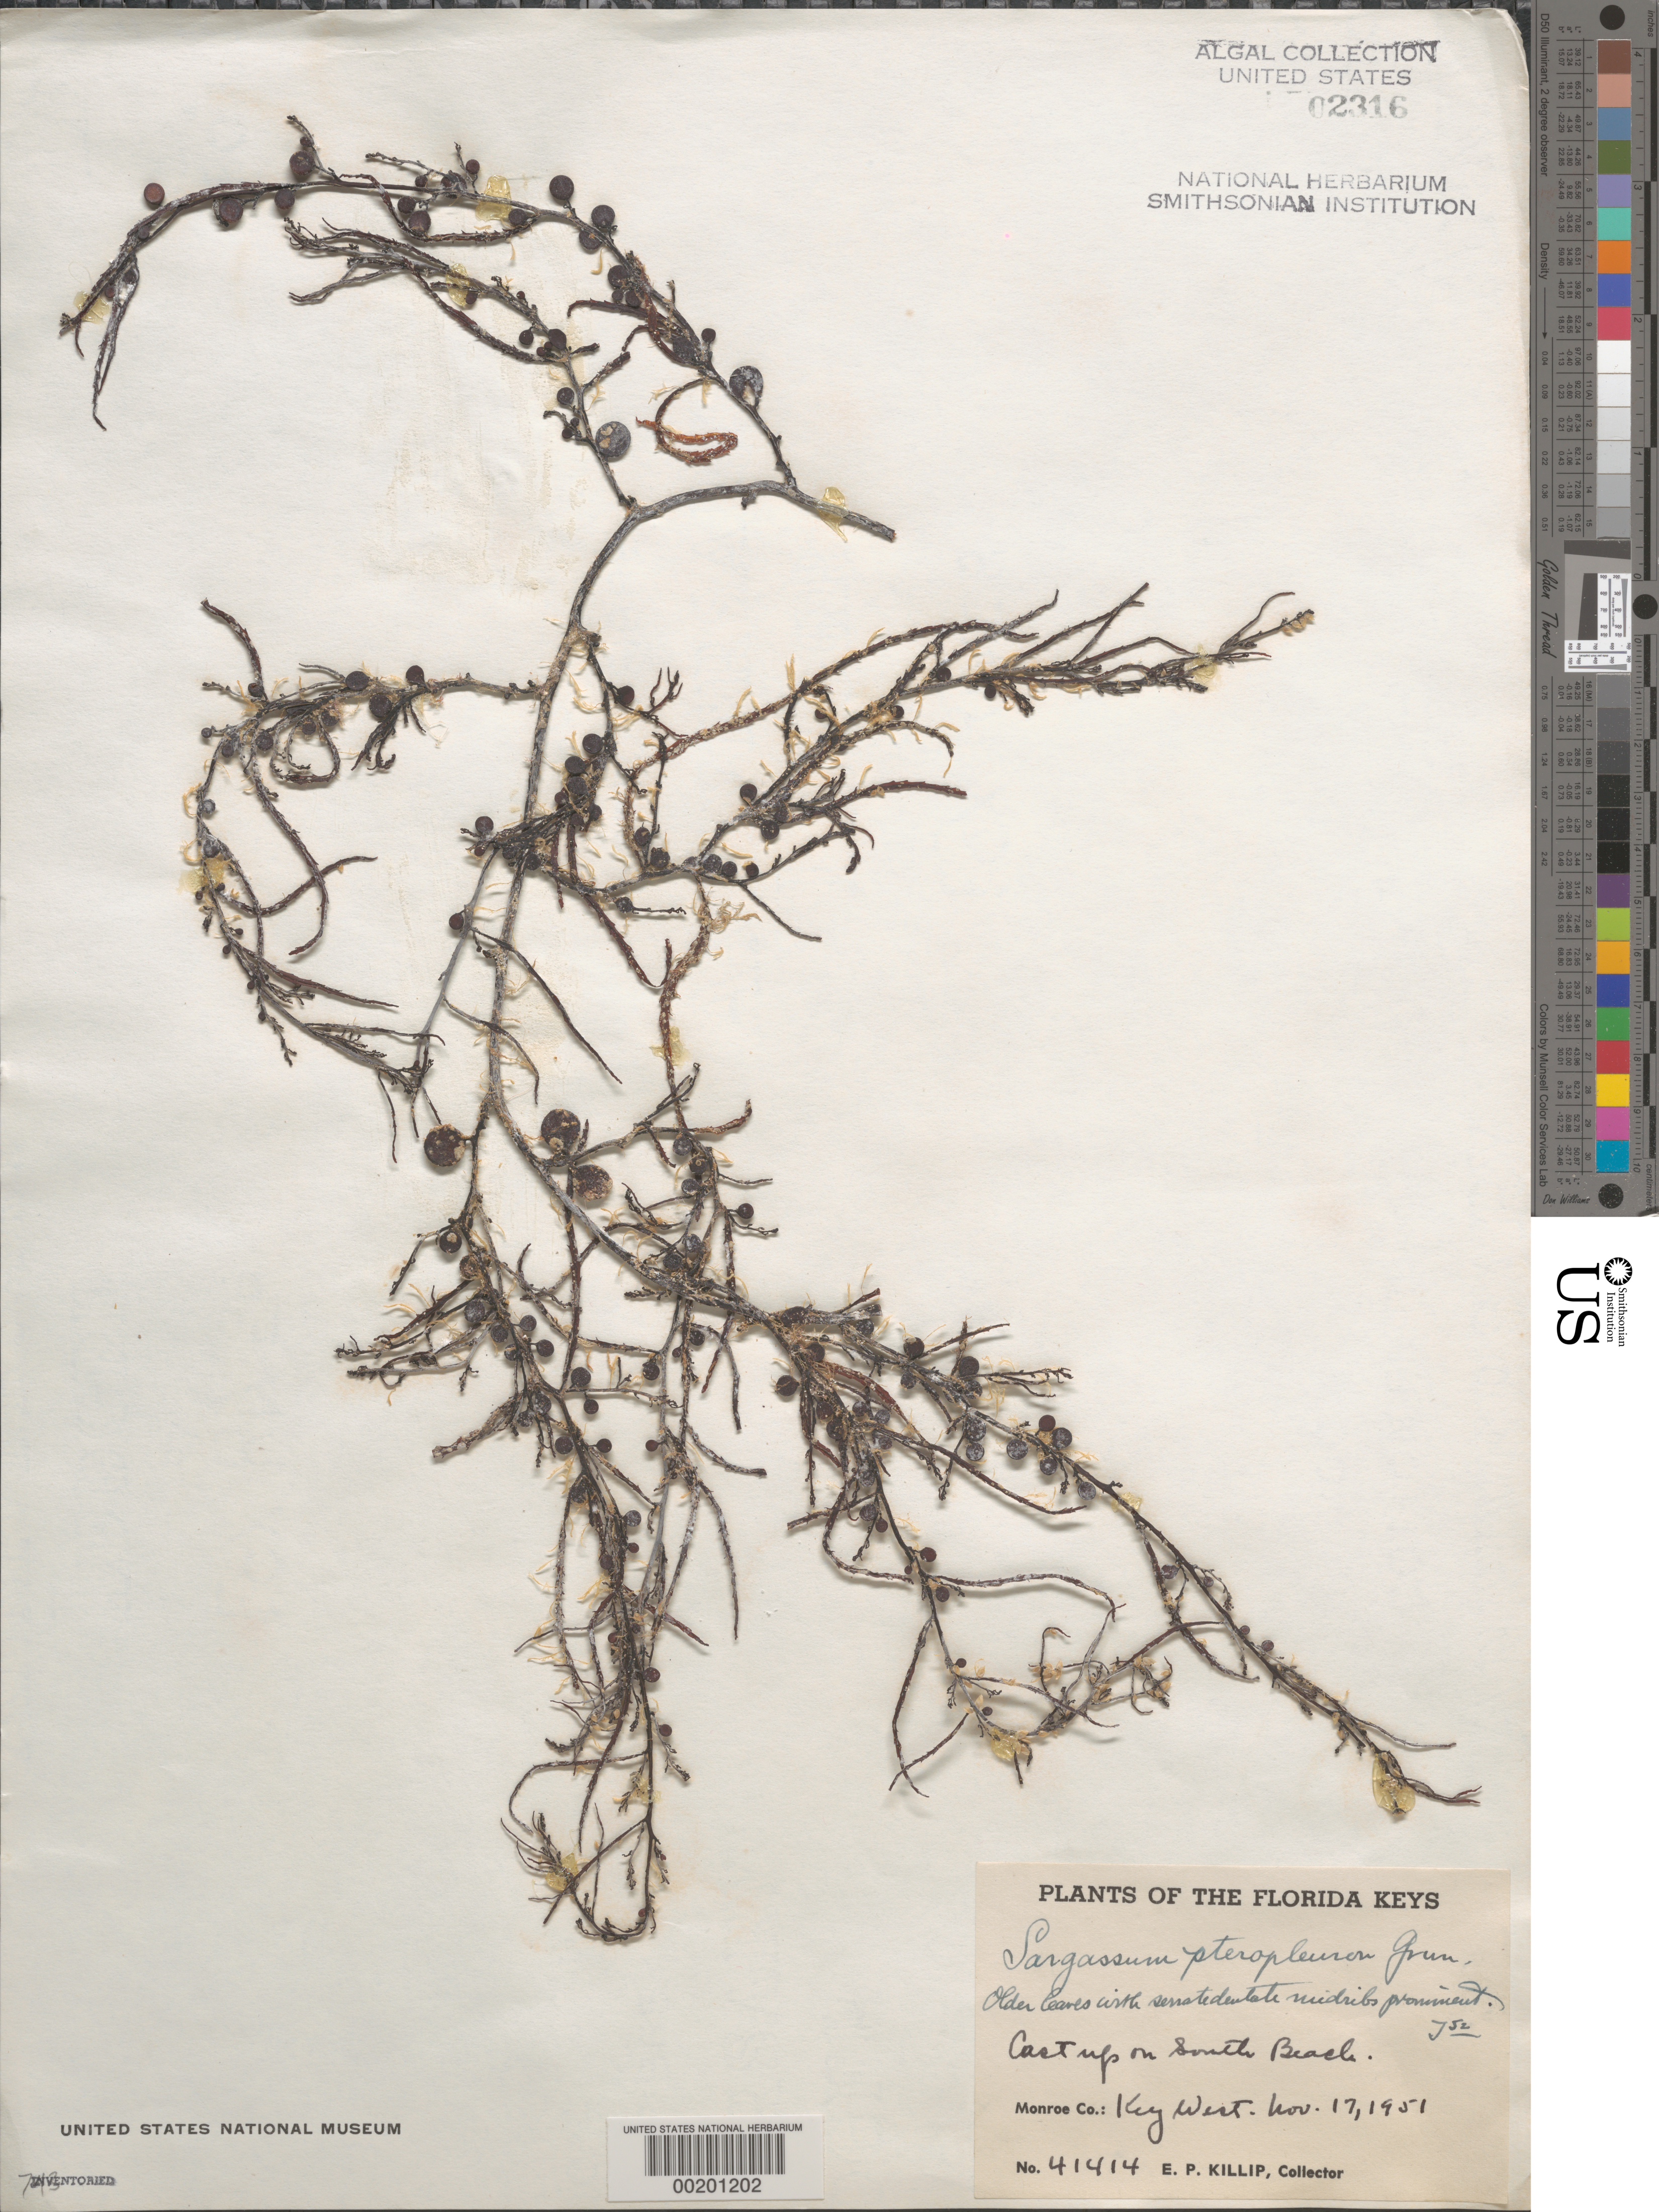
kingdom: Chromista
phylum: Ochrophyta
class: Phaeophyceae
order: Fucales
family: Sargassaceae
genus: Sargassum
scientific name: Sargassum pteropleuron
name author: Grunow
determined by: Taylor, William R.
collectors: E. P. Killip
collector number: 41414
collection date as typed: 17 Nov 1951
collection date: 1951-11-17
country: United States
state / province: Florida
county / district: Monroe County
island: Key West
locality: South Beach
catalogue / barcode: US 2316